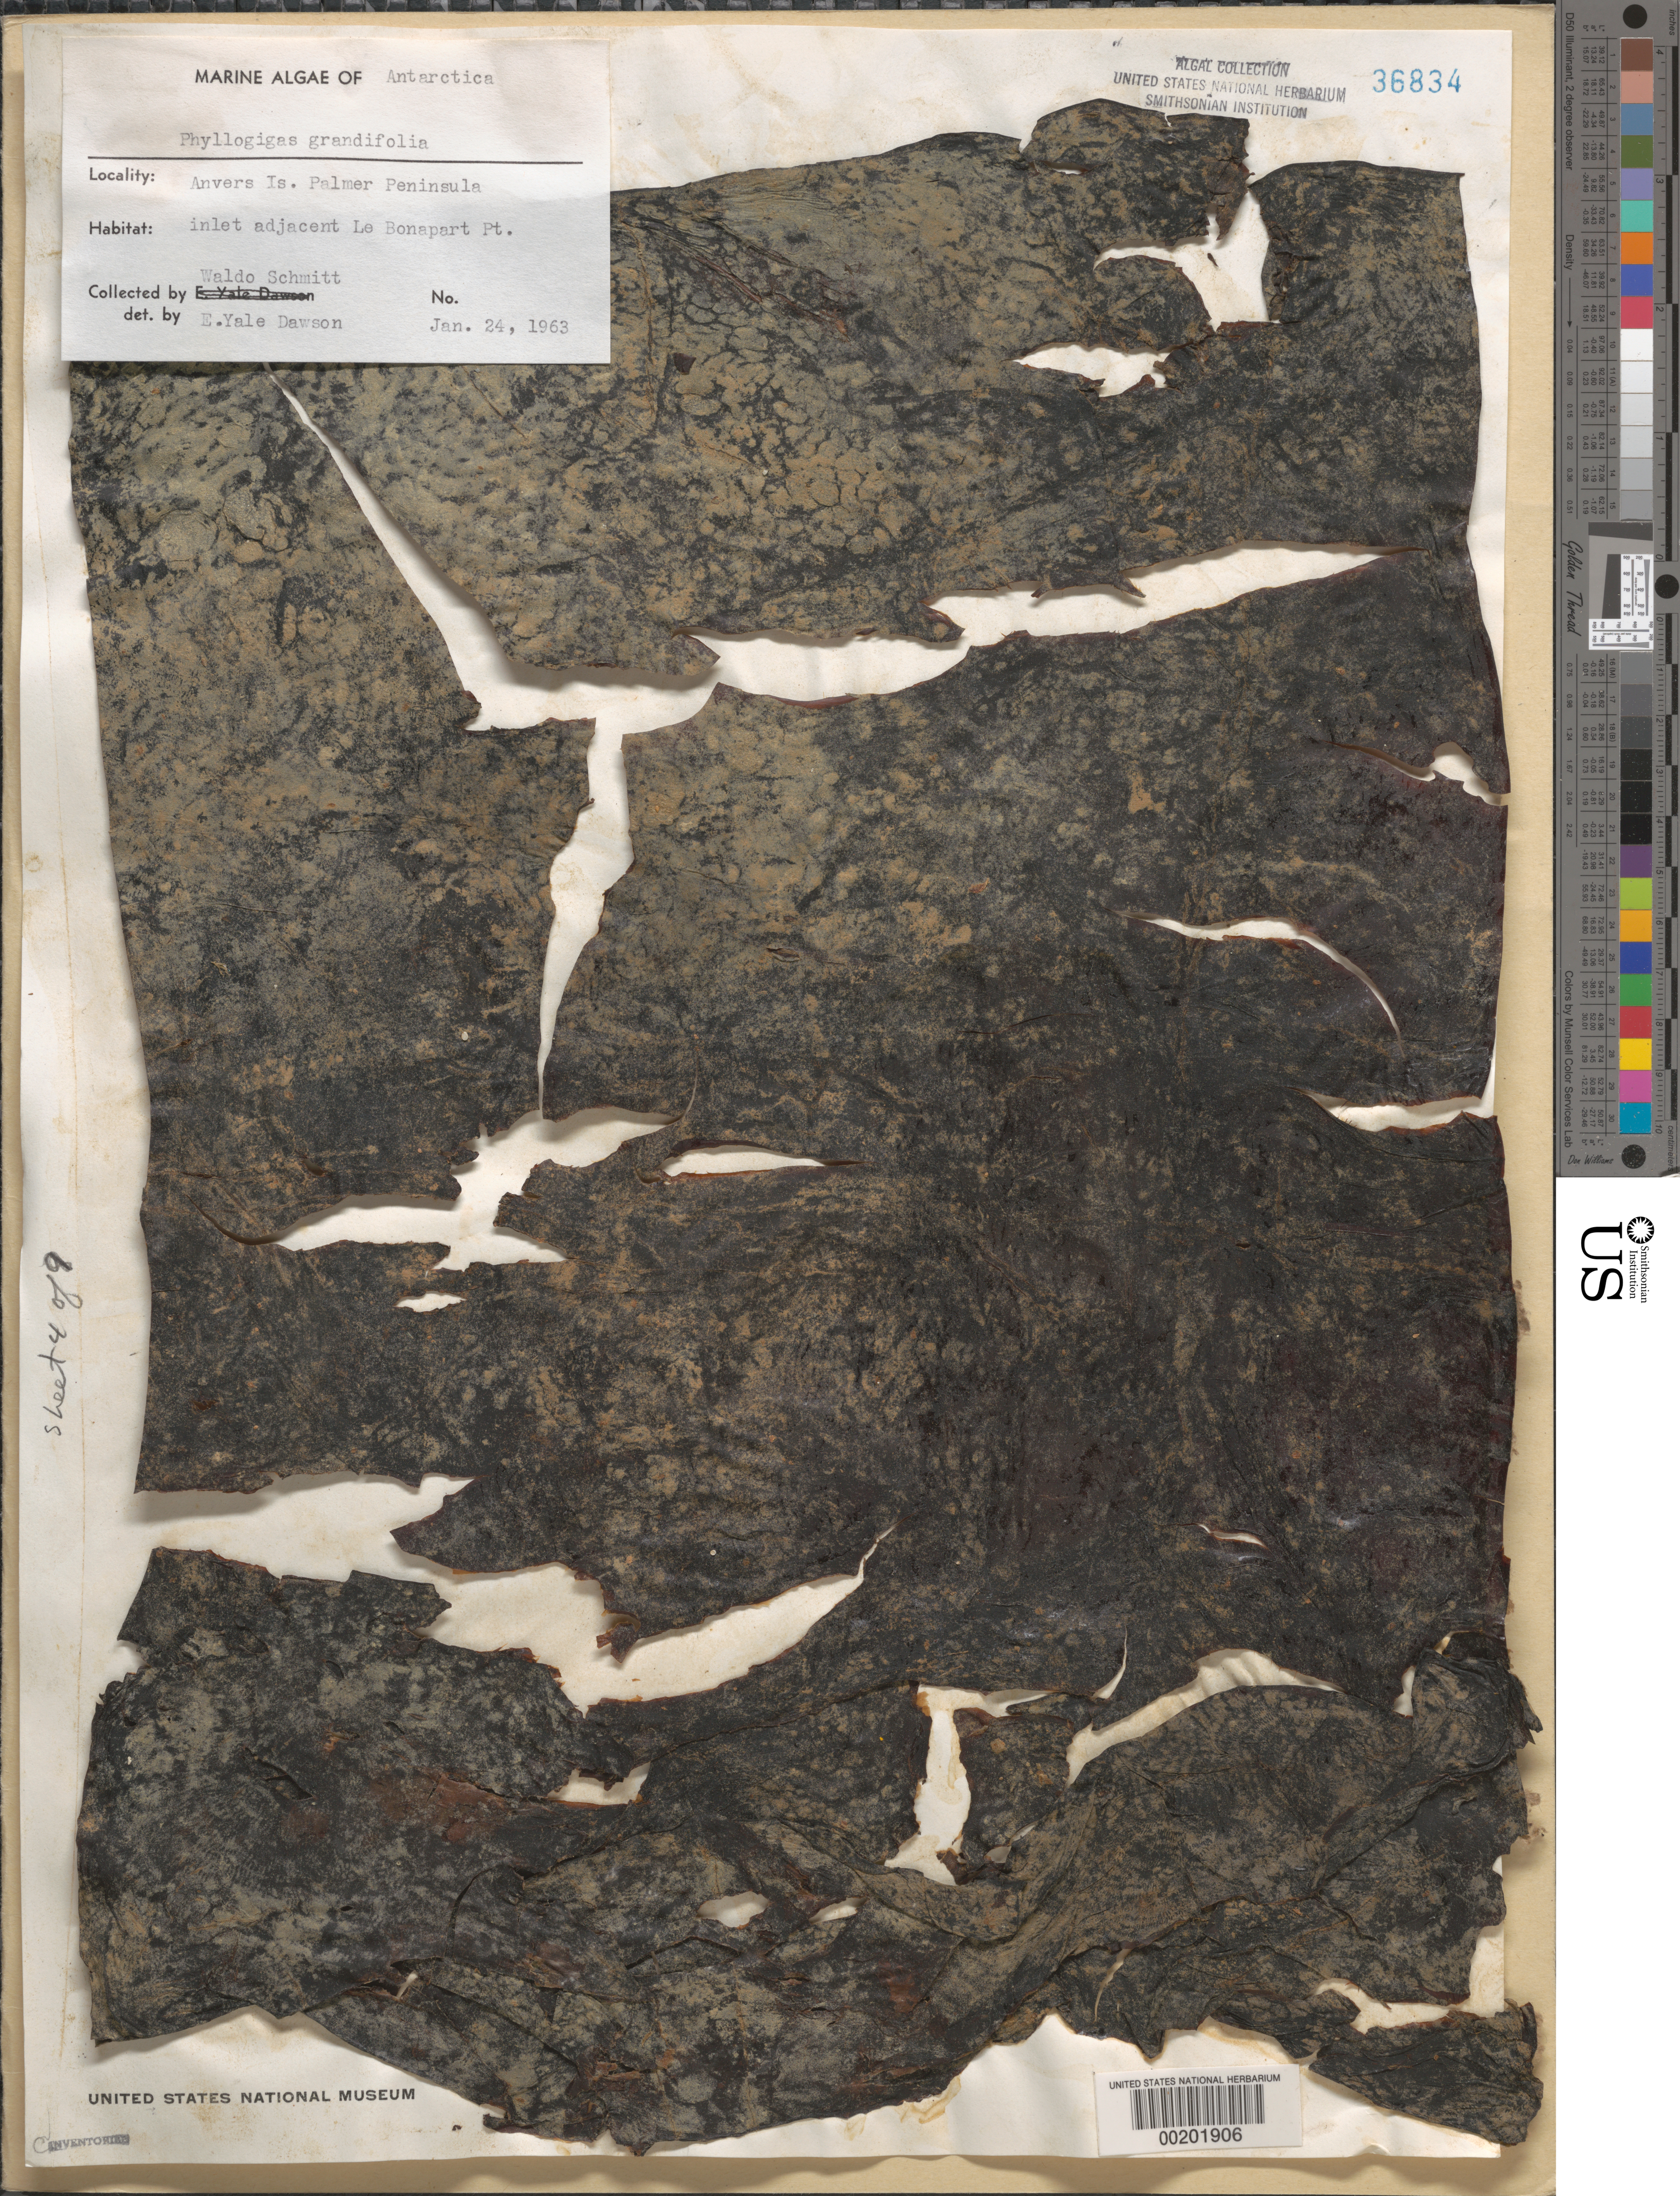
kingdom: Chromista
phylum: Ochrophyta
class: Phaeophyceae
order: Desmarestiales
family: Desmarestiaceae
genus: Himantothallus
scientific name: Himantothallus grandifolius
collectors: W. L. Schmitt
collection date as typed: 24 Jan 1963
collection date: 1963-01-24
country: Antarctica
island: Anvers Island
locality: Inlet adjacent to Le Bonaparte Point, Antarctic Peninsula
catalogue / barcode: US 36834